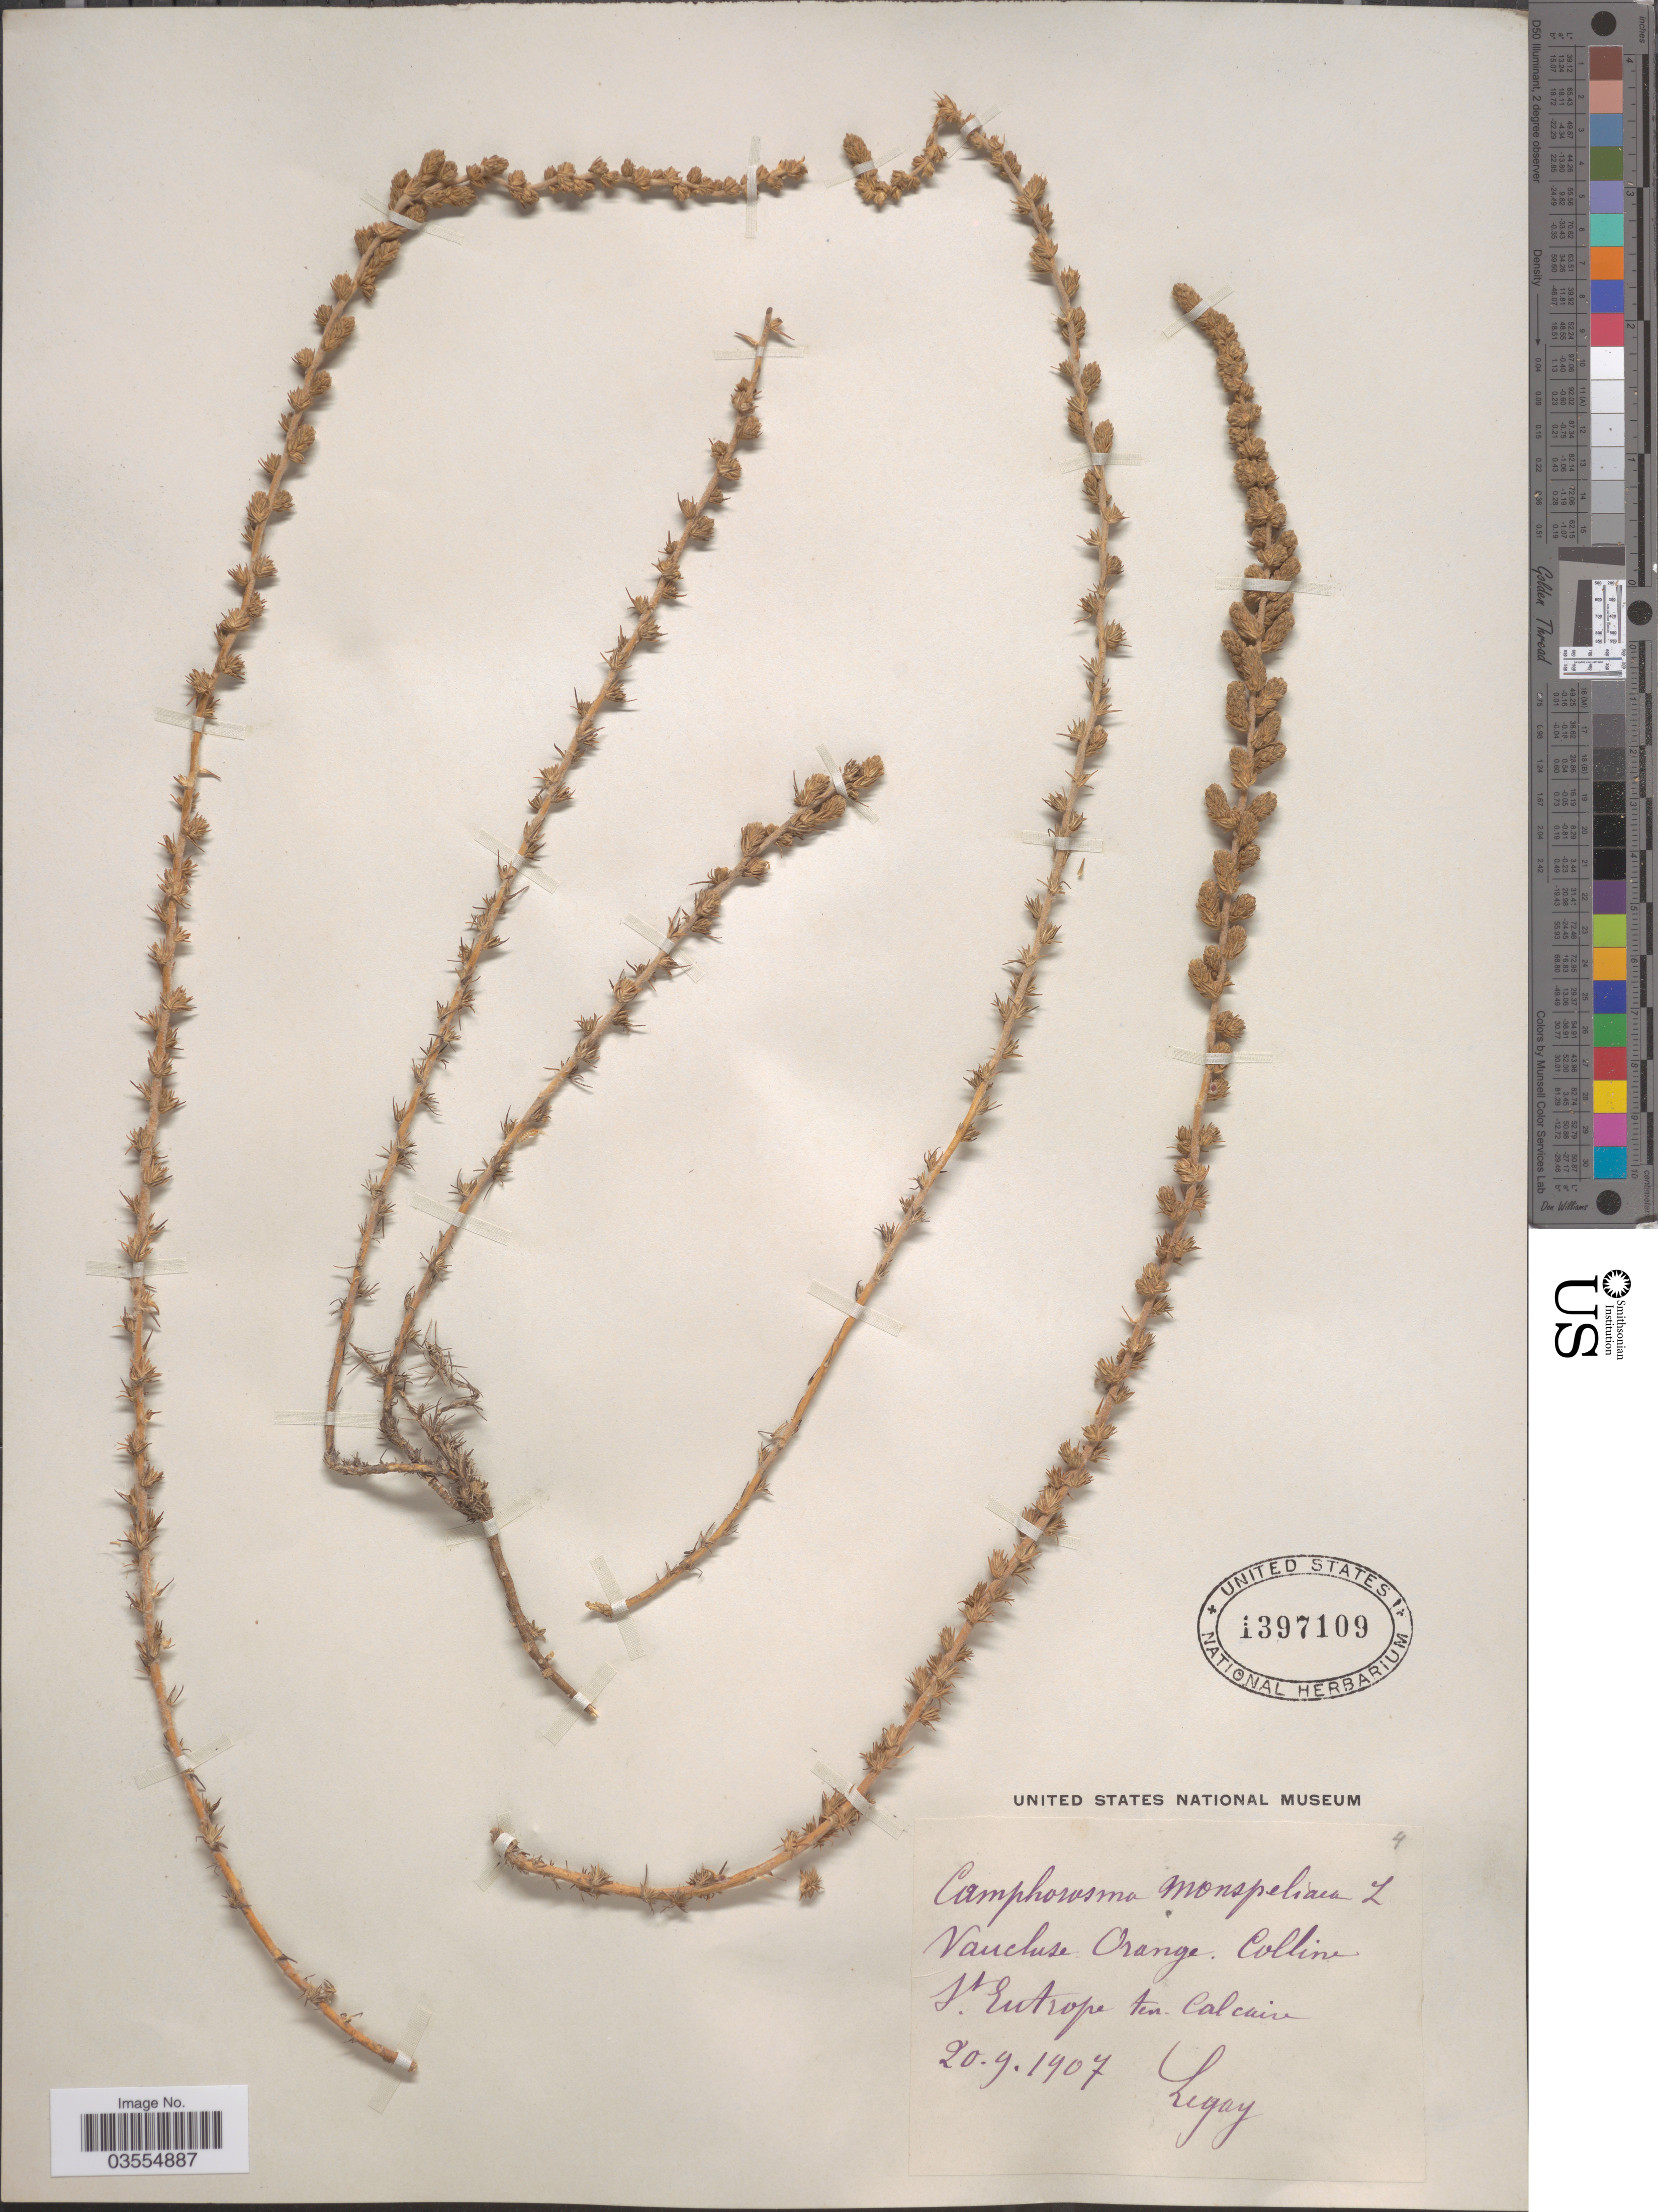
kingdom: Plantae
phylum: Tracheophyta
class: Magnoliopsida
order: Caryophyllales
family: Amaranthaceae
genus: Camphorosma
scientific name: Camphorosma monspeliaca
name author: L.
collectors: Legay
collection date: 1907-09-20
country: France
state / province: Provence-Alpes-Côte d'Azur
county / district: Vaucluse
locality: Vaucluse Orange. Colline St. Eutrope ten. Calcaire.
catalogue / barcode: US 1397109